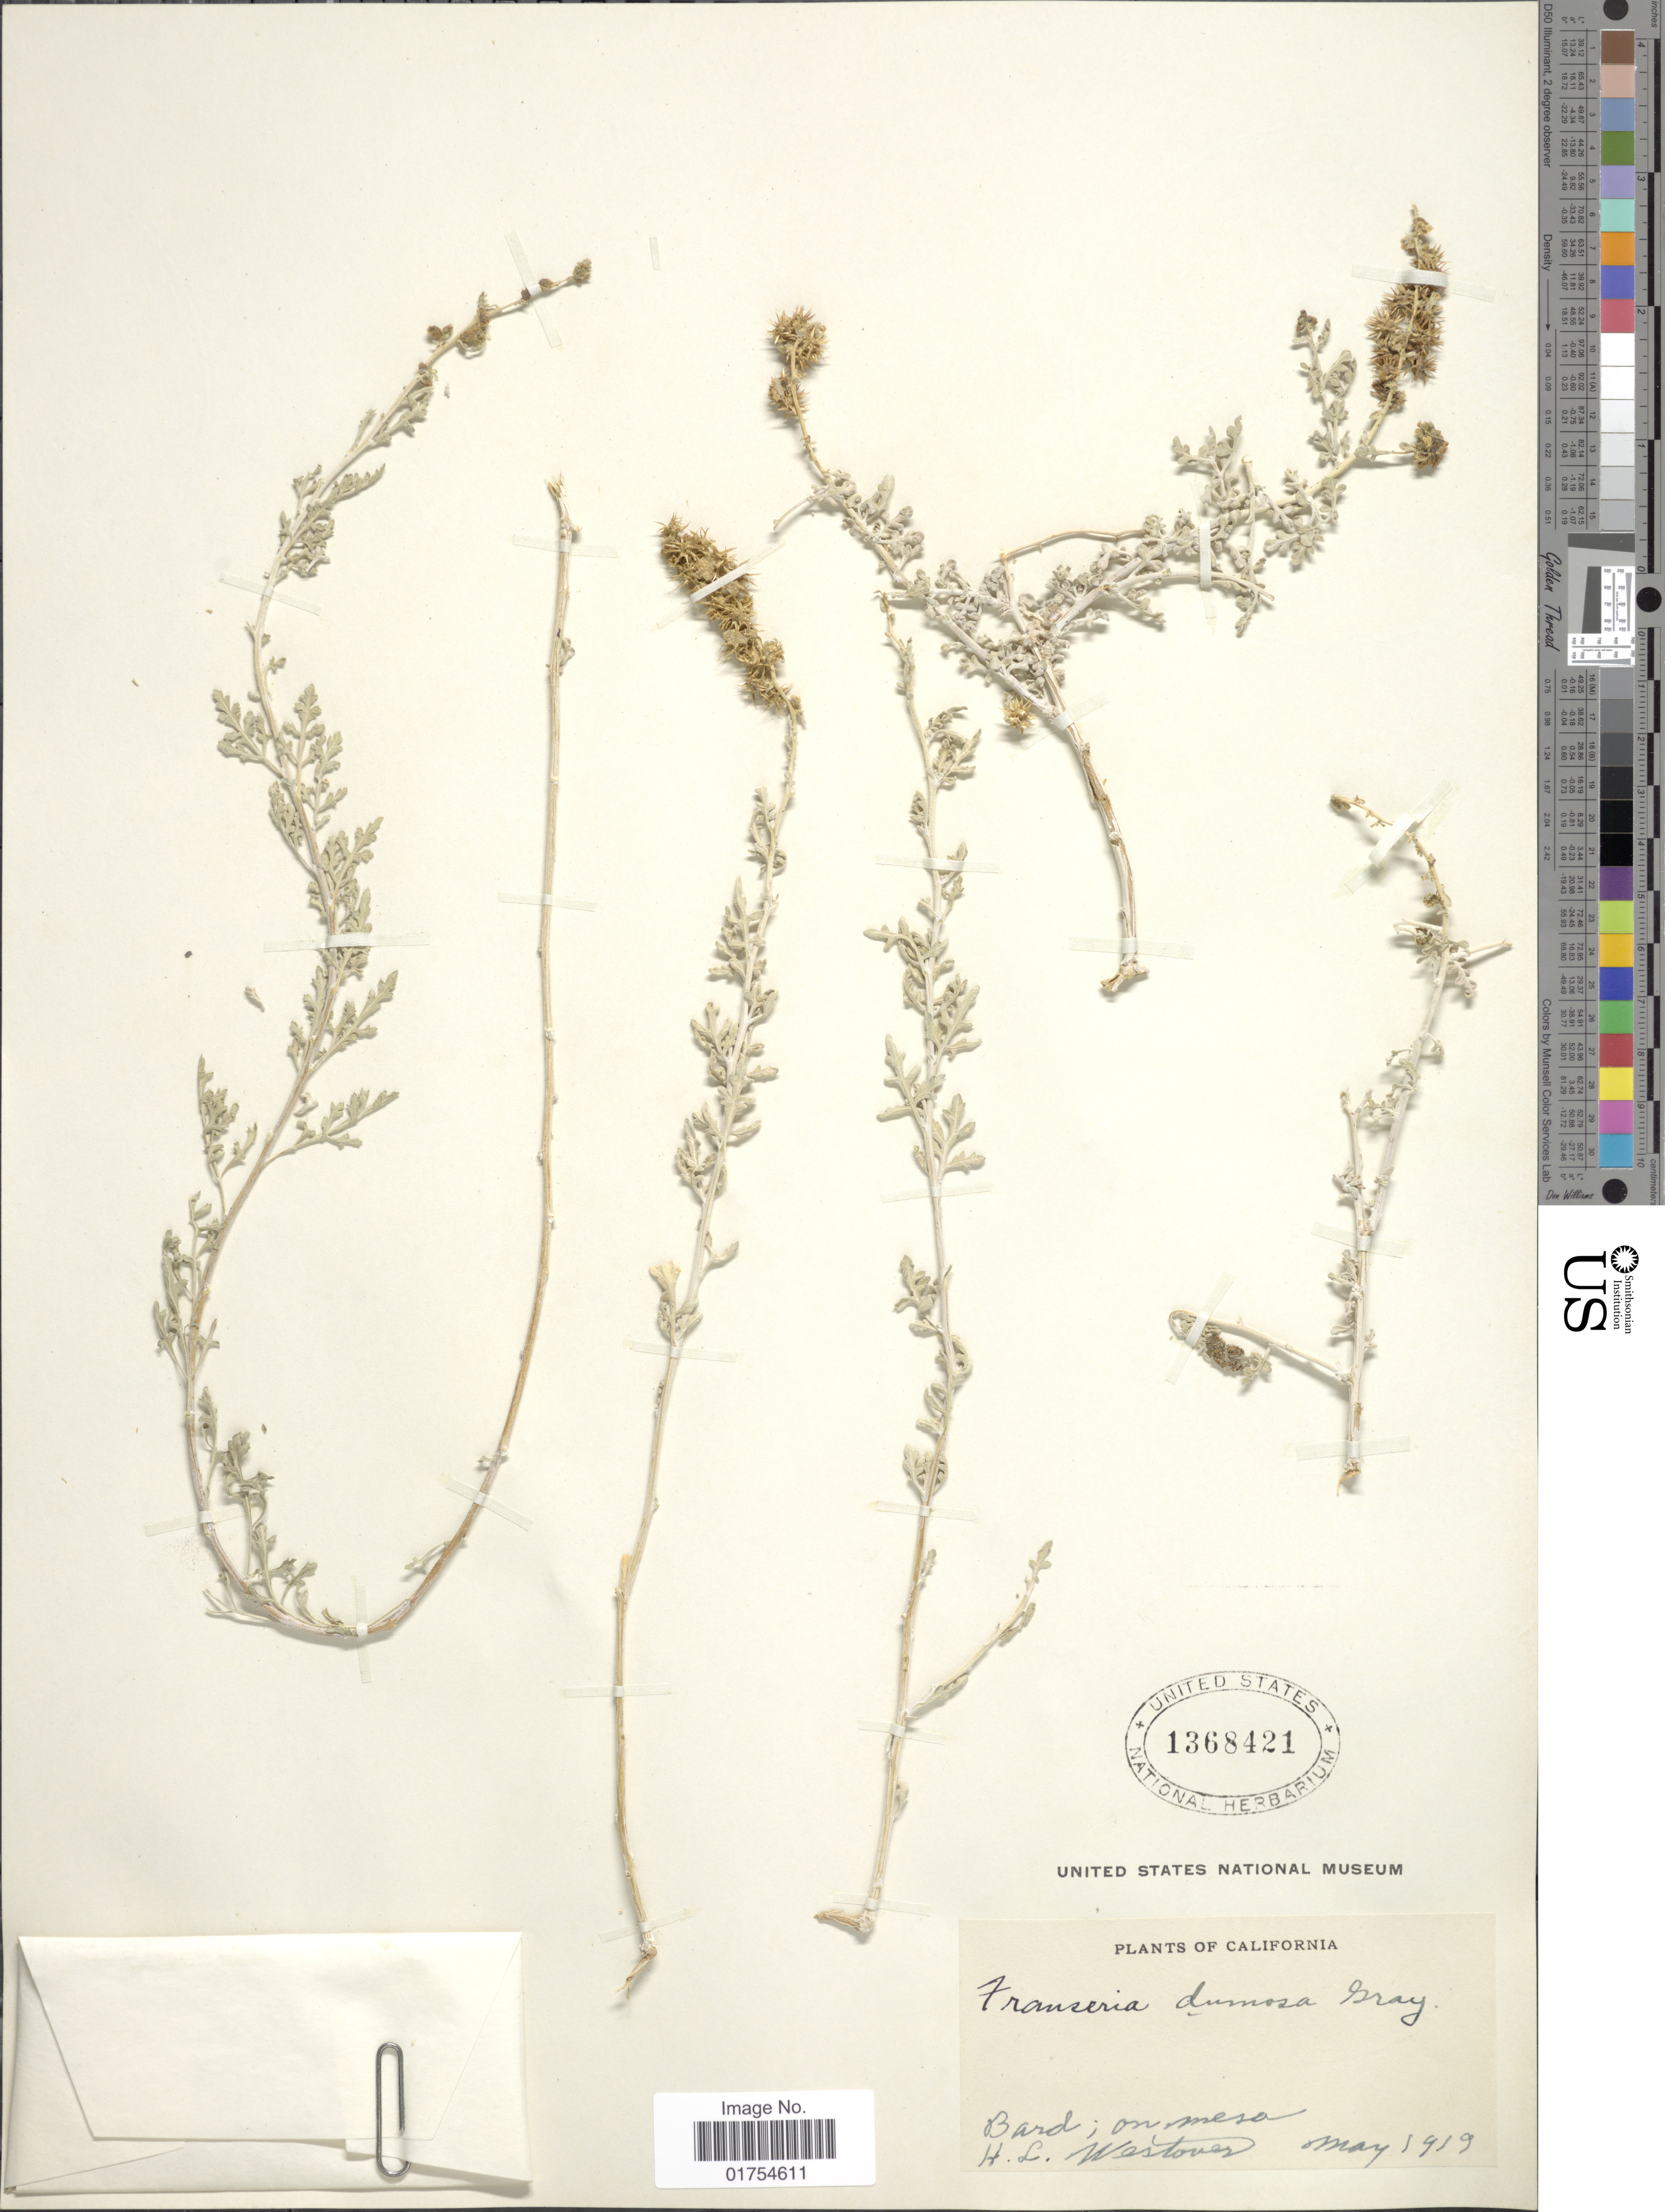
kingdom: Plantae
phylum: Tracheophyta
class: Magnoliopsida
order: Asterales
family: Asteraceae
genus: Franseria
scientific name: Franseria dumosa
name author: A. Gray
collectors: H. Westover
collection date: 1919-05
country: United States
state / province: California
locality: Bard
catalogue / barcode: US 1368421